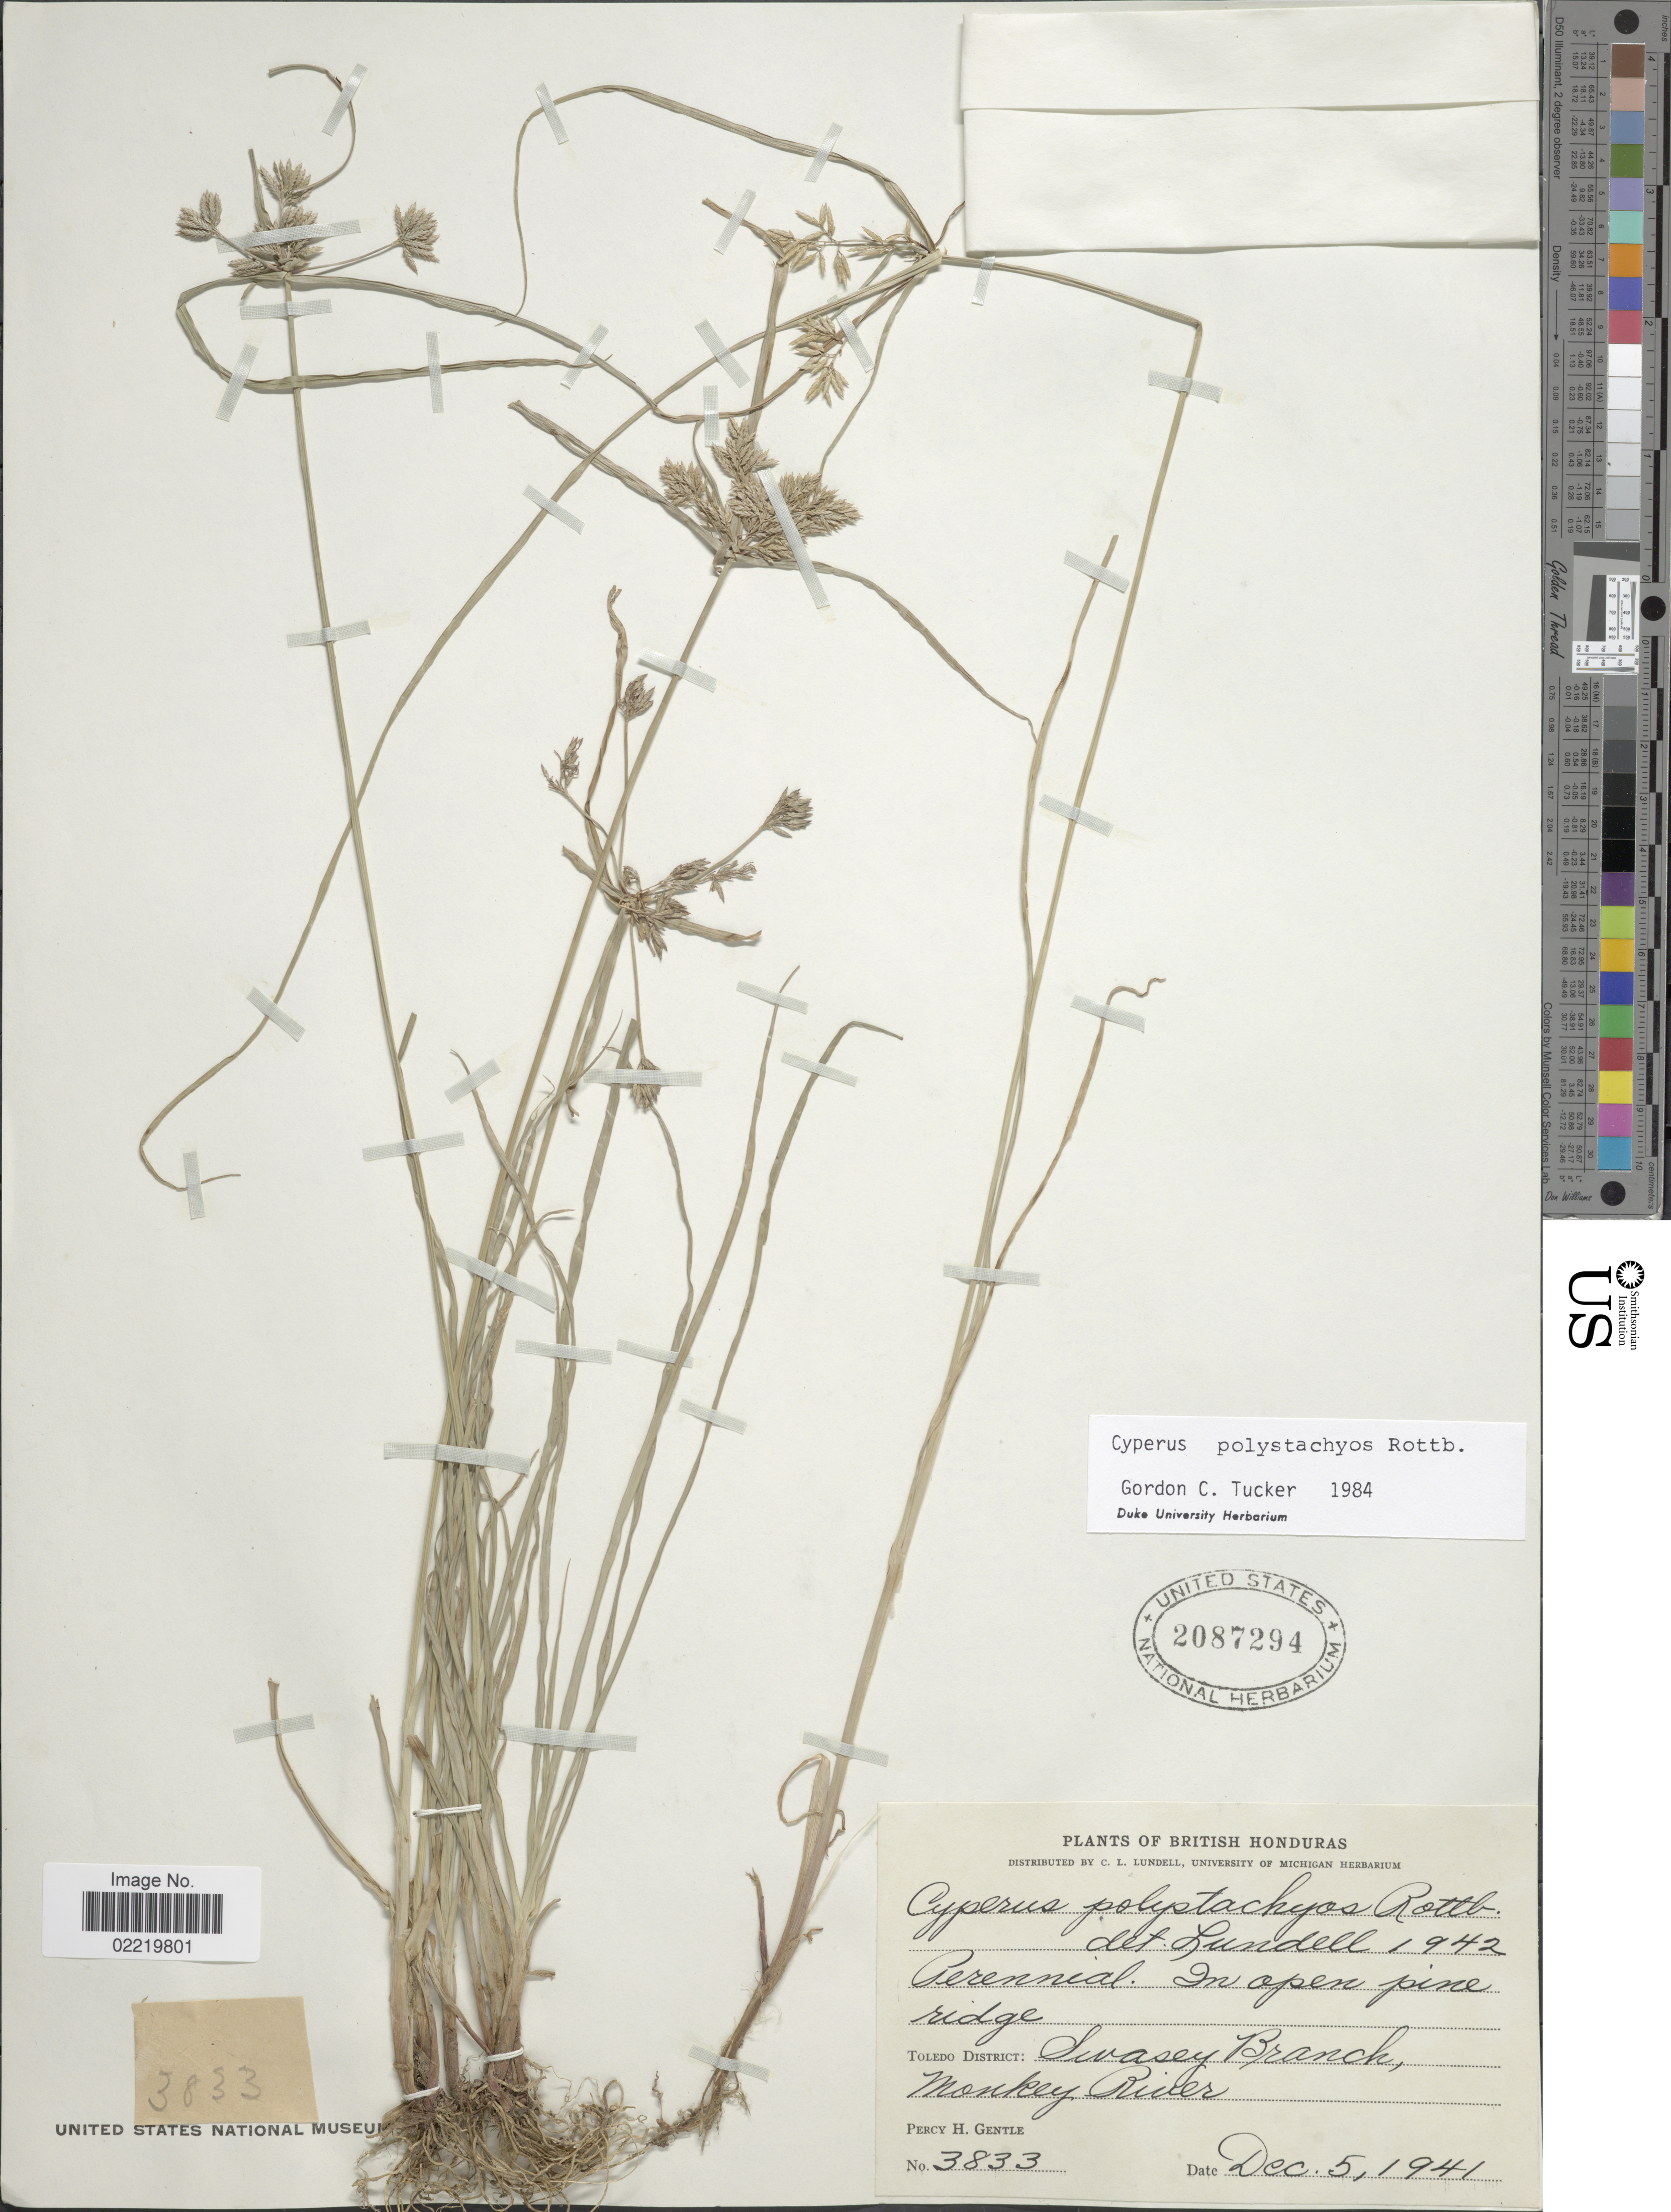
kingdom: Plantae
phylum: Tracheophyta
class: Liliopsida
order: Poales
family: Cyperaceae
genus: Cyperus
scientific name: Cyperus polystachyos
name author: Rottb.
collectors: P. H. Gentle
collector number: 3833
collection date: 1941-12-05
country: Belize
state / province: Toledo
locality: British Honduras, Perennial, In open pine ridge, Toledo District: Swasey Branch, Monkey River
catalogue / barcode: US 2087294